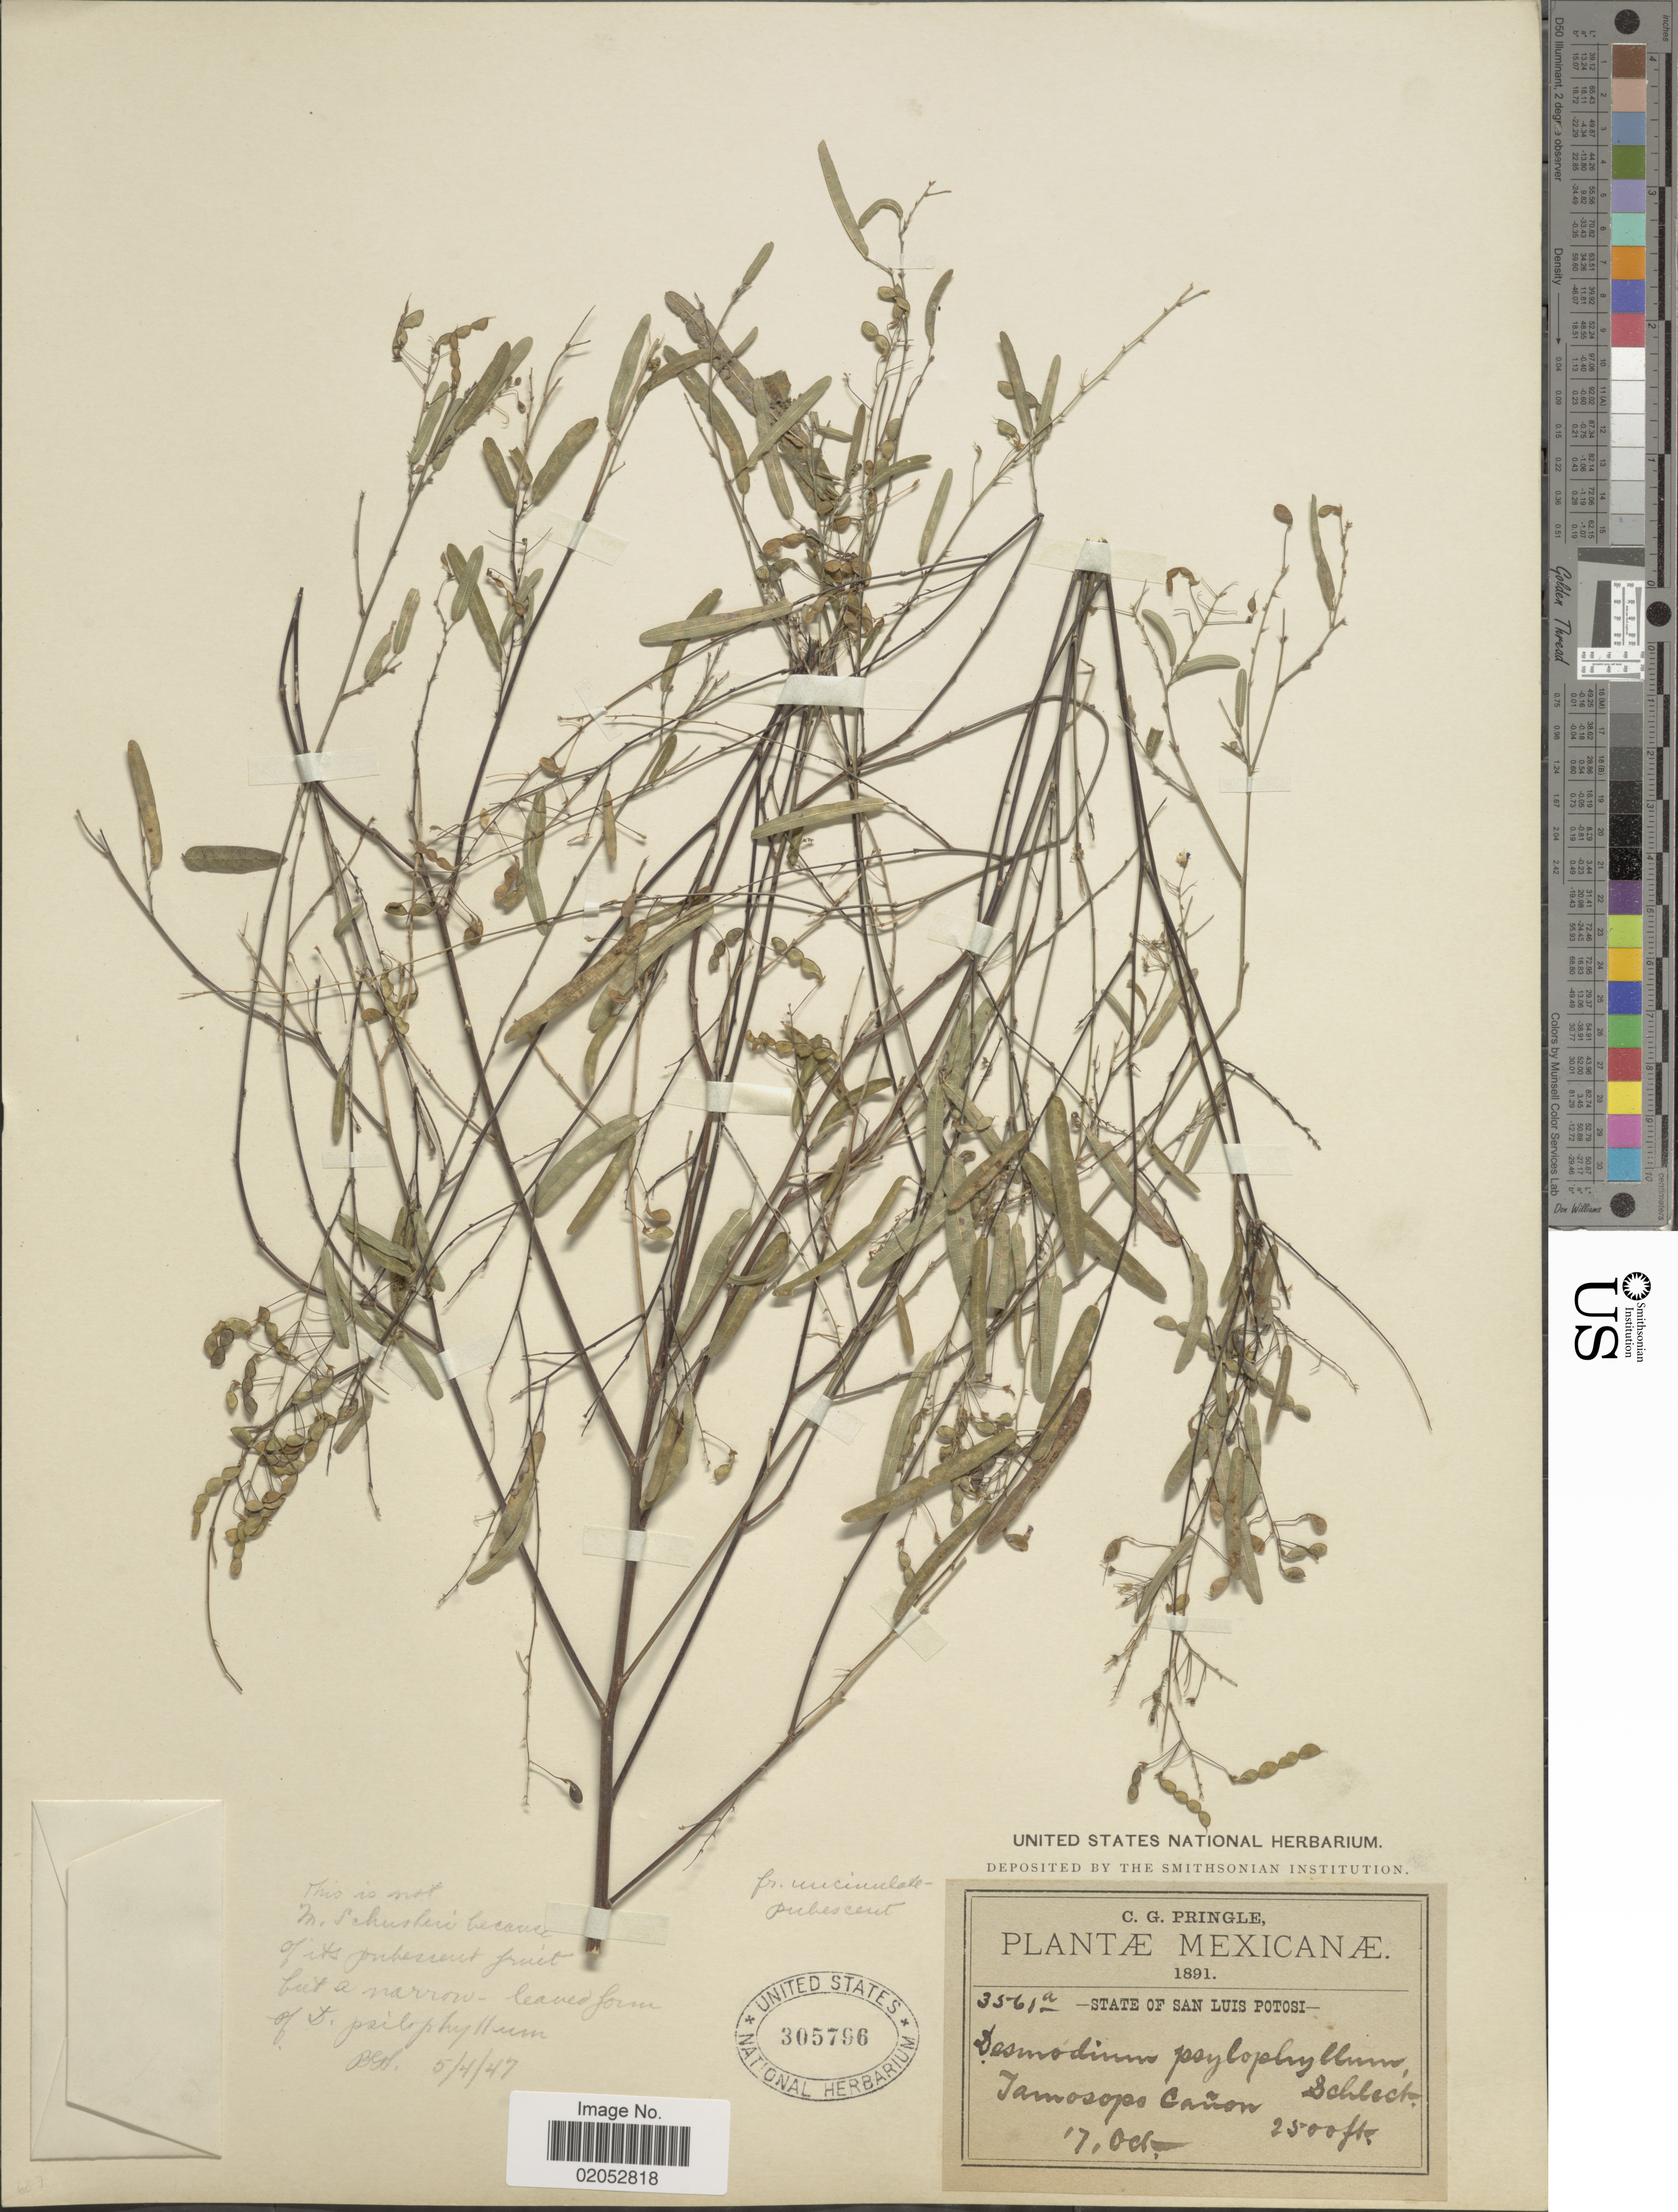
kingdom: Plantae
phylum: Tracheophyta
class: Magnoliopsida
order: Fabales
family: Fabaceae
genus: Desmodium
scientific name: Desmodium psilophyllum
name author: Schltdl.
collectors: C. G. Pringle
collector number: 3561a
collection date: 1891-10-17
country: Mexico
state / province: San Luis Potosí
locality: Tamosopp Canon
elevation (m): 762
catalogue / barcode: US 305796